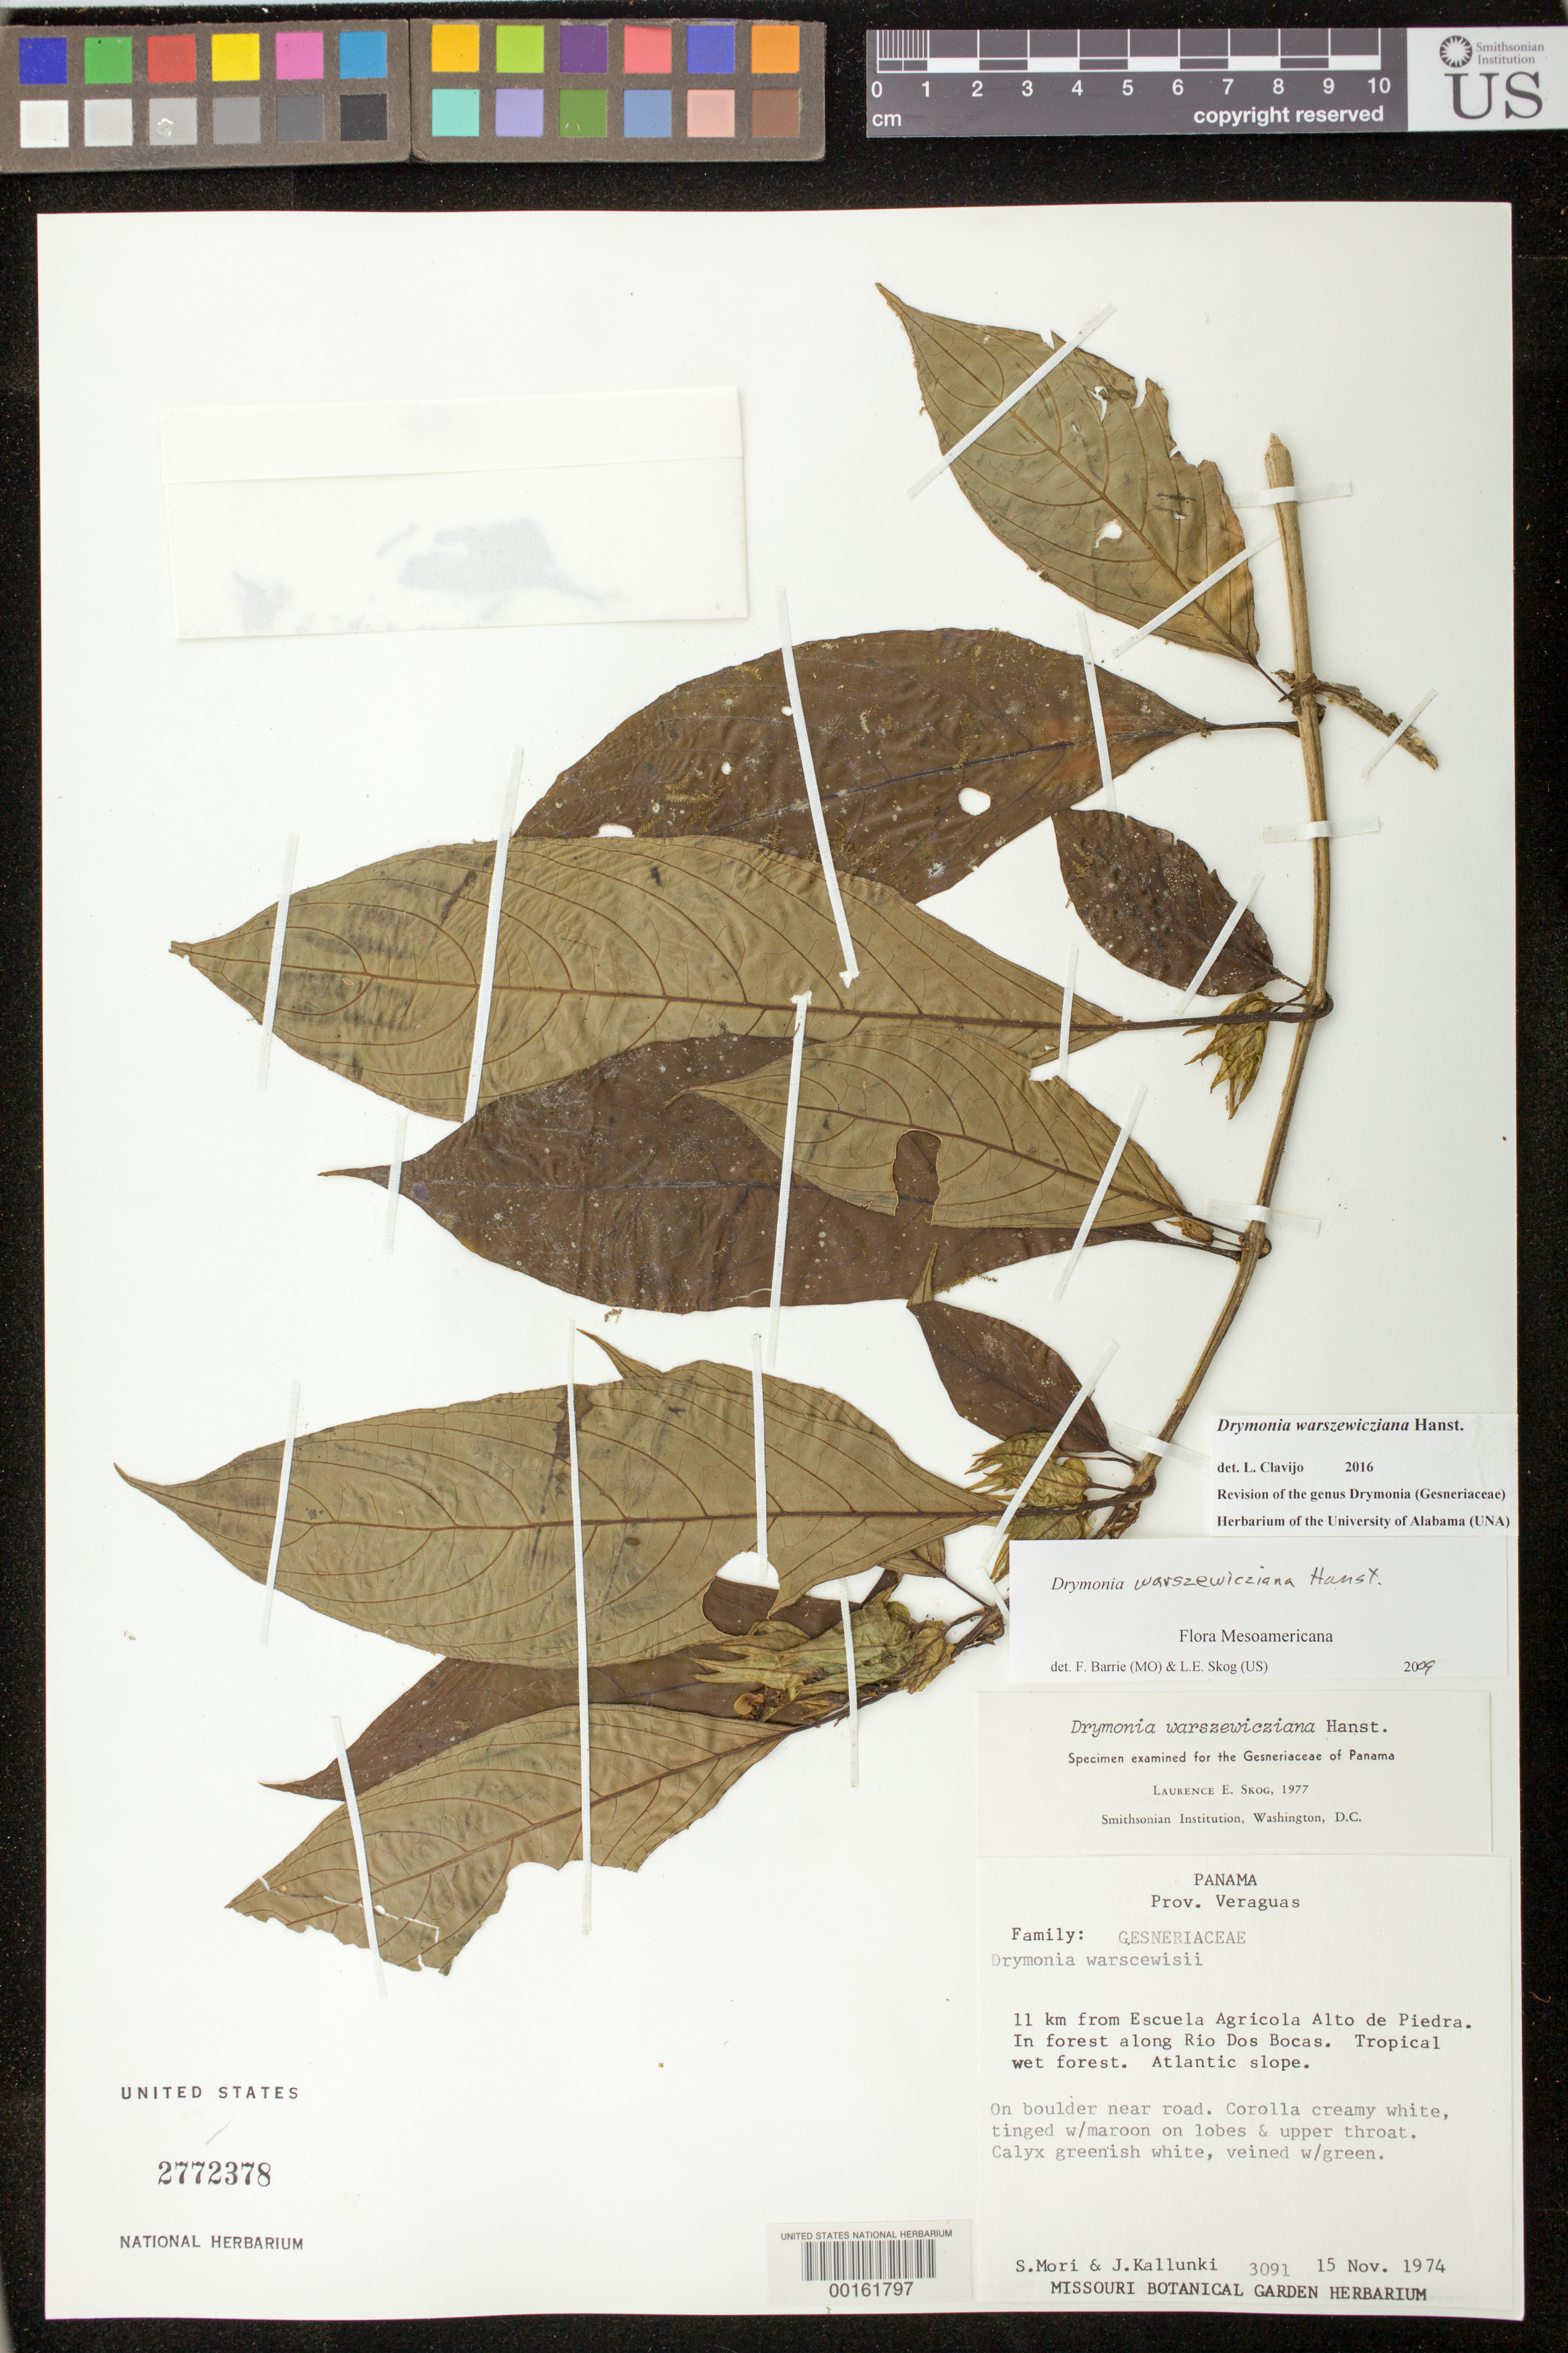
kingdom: Plantae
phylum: Tracheophyta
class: Magnoliopsida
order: Lamiales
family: Gesneriaceae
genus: Drymonia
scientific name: Drymonia warszewicziana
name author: Hanst.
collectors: S. Mori & J. Kallunki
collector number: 3091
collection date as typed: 15 Nov 1974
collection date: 1974-11-15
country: Panama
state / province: Veraguas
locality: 11 km from Escuela Agricola Alto de Piedra, in forest along Rio Dos Bocas, Atlantic slope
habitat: Tropical wet forest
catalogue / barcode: US 2772378